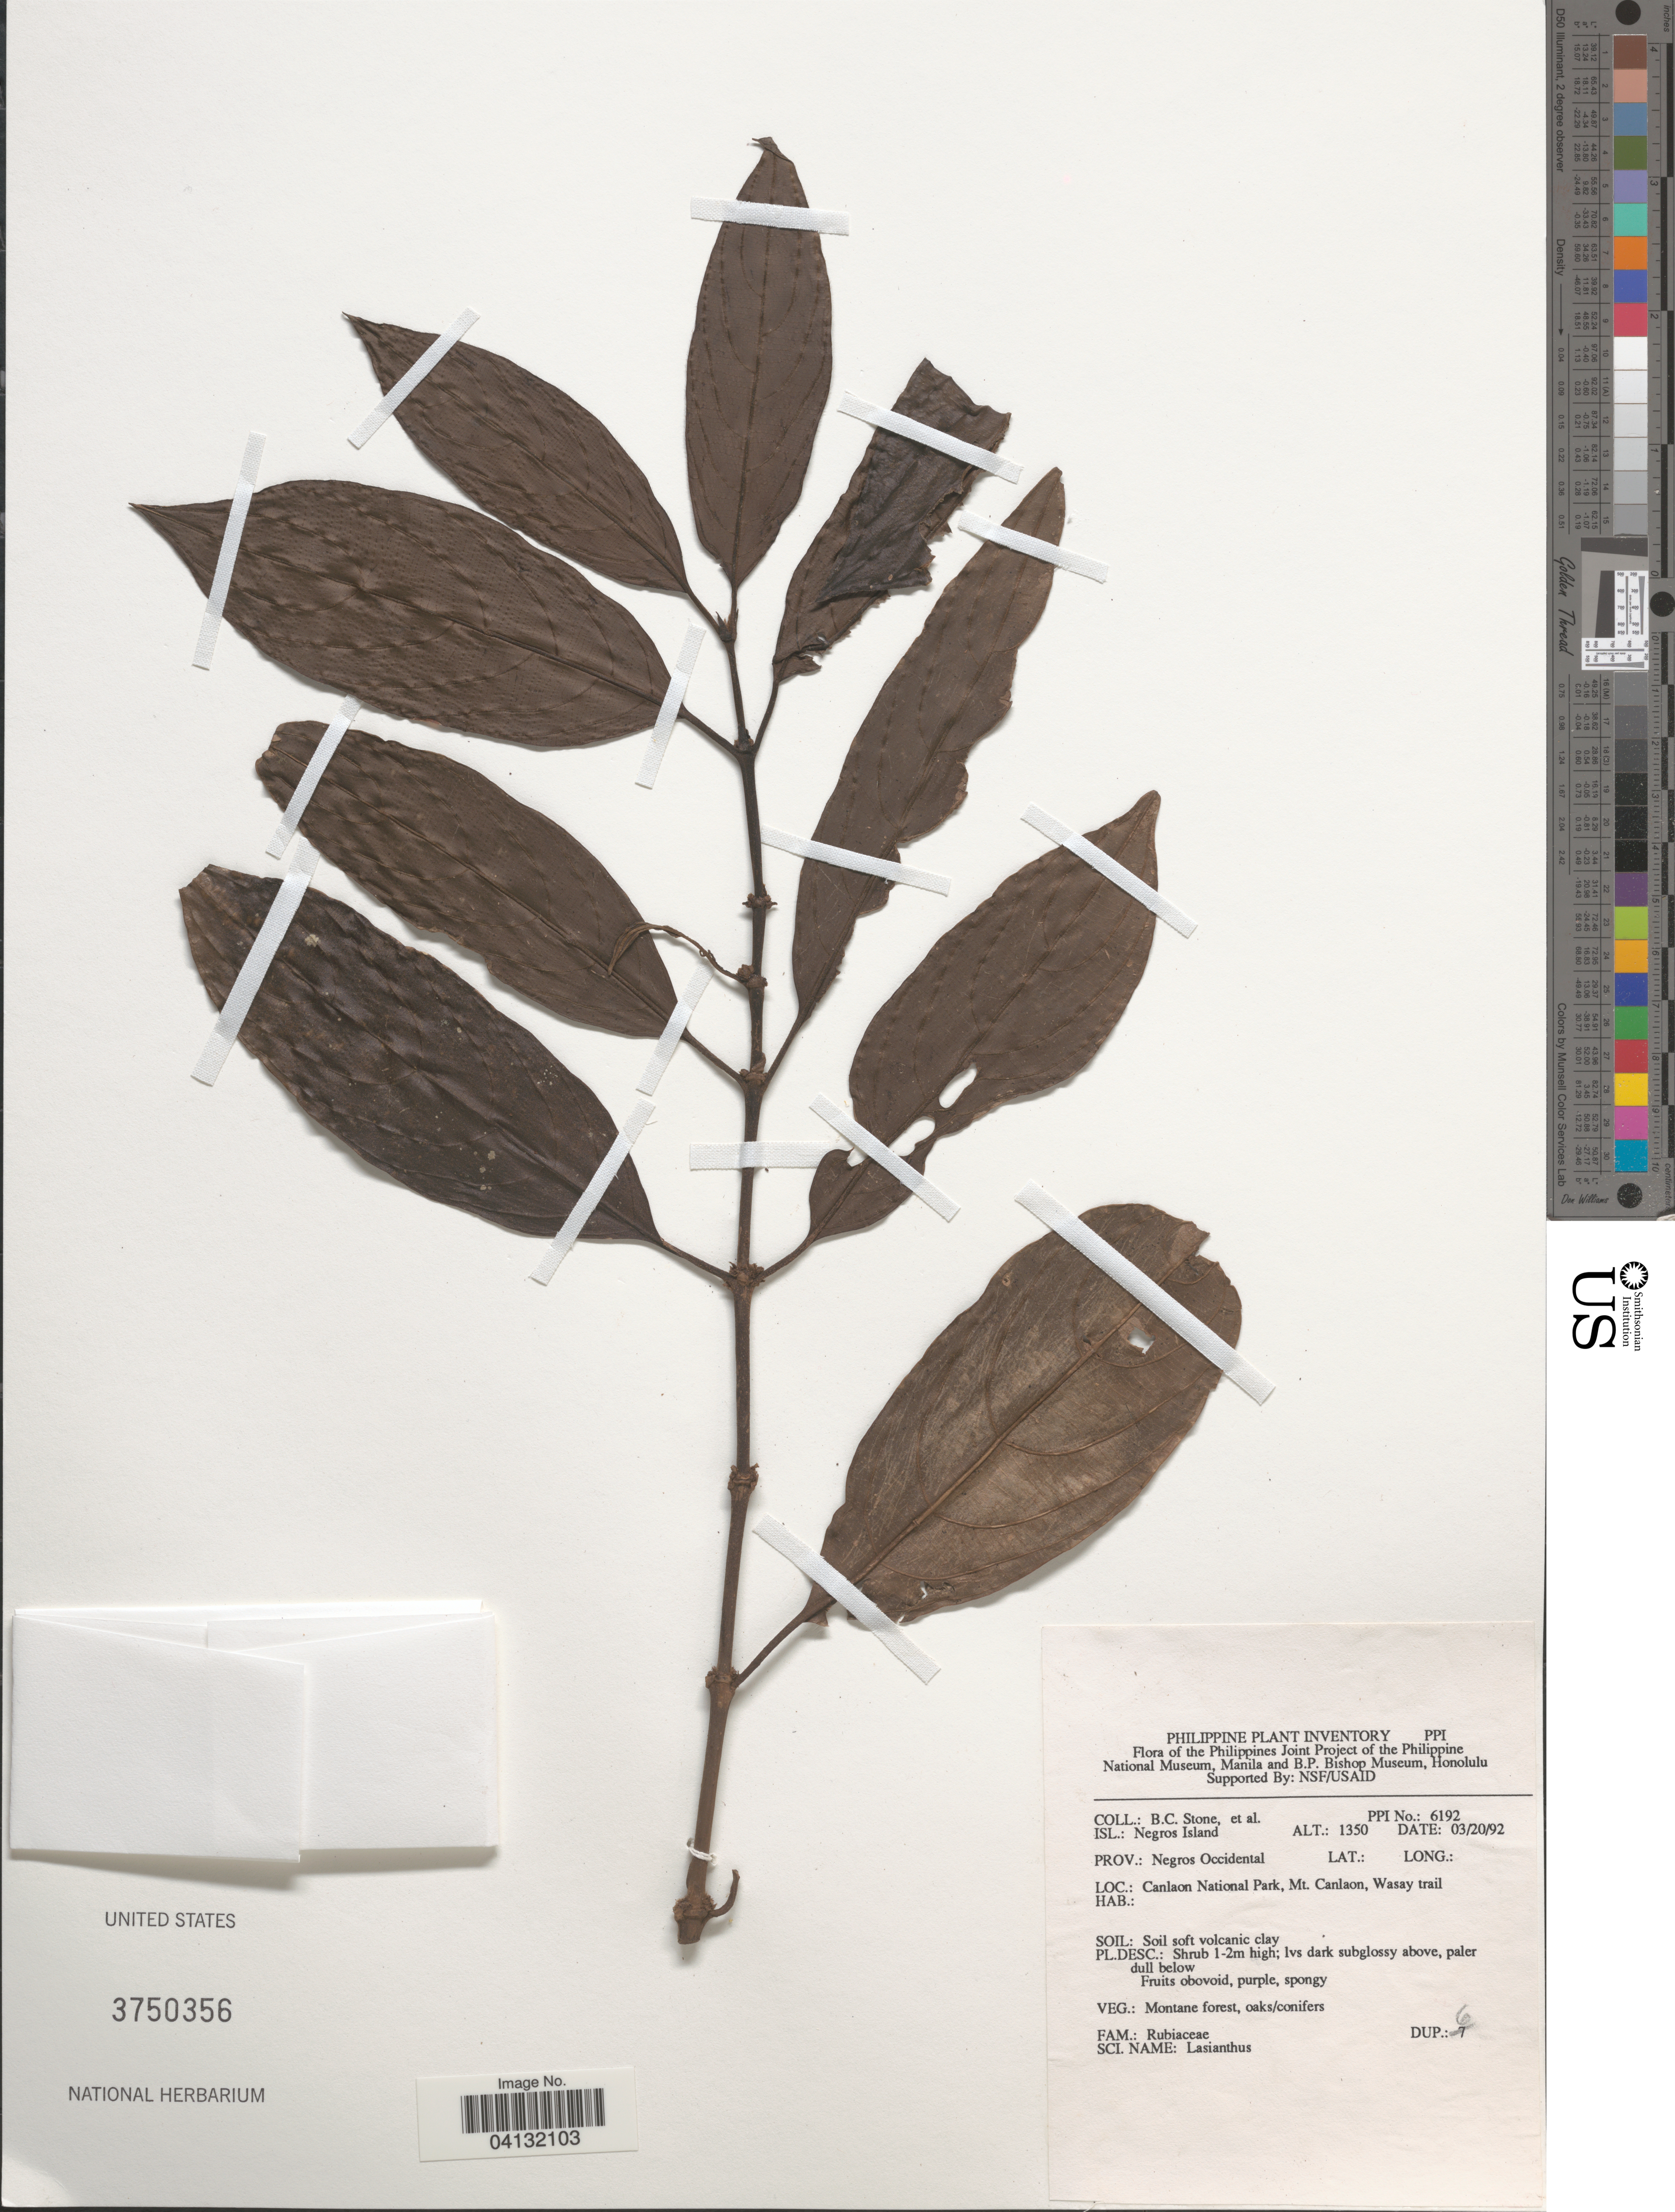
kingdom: Plantae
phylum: Tracheophyta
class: Magnoliopsida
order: Gentianales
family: Rubiaceae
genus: Lasianthus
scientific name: Lasianthus sp.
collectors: B. C. Stone & et al.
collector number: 6192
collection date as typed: Transcribed d/m/y: 20/3/92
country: Philippines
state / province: Western Visayas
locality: Isl.: Negros Island. Prov.: Negros Occidental. Canlaon National Park, Mt. Canlaon, Wasay trail.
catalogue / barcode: US 3750356